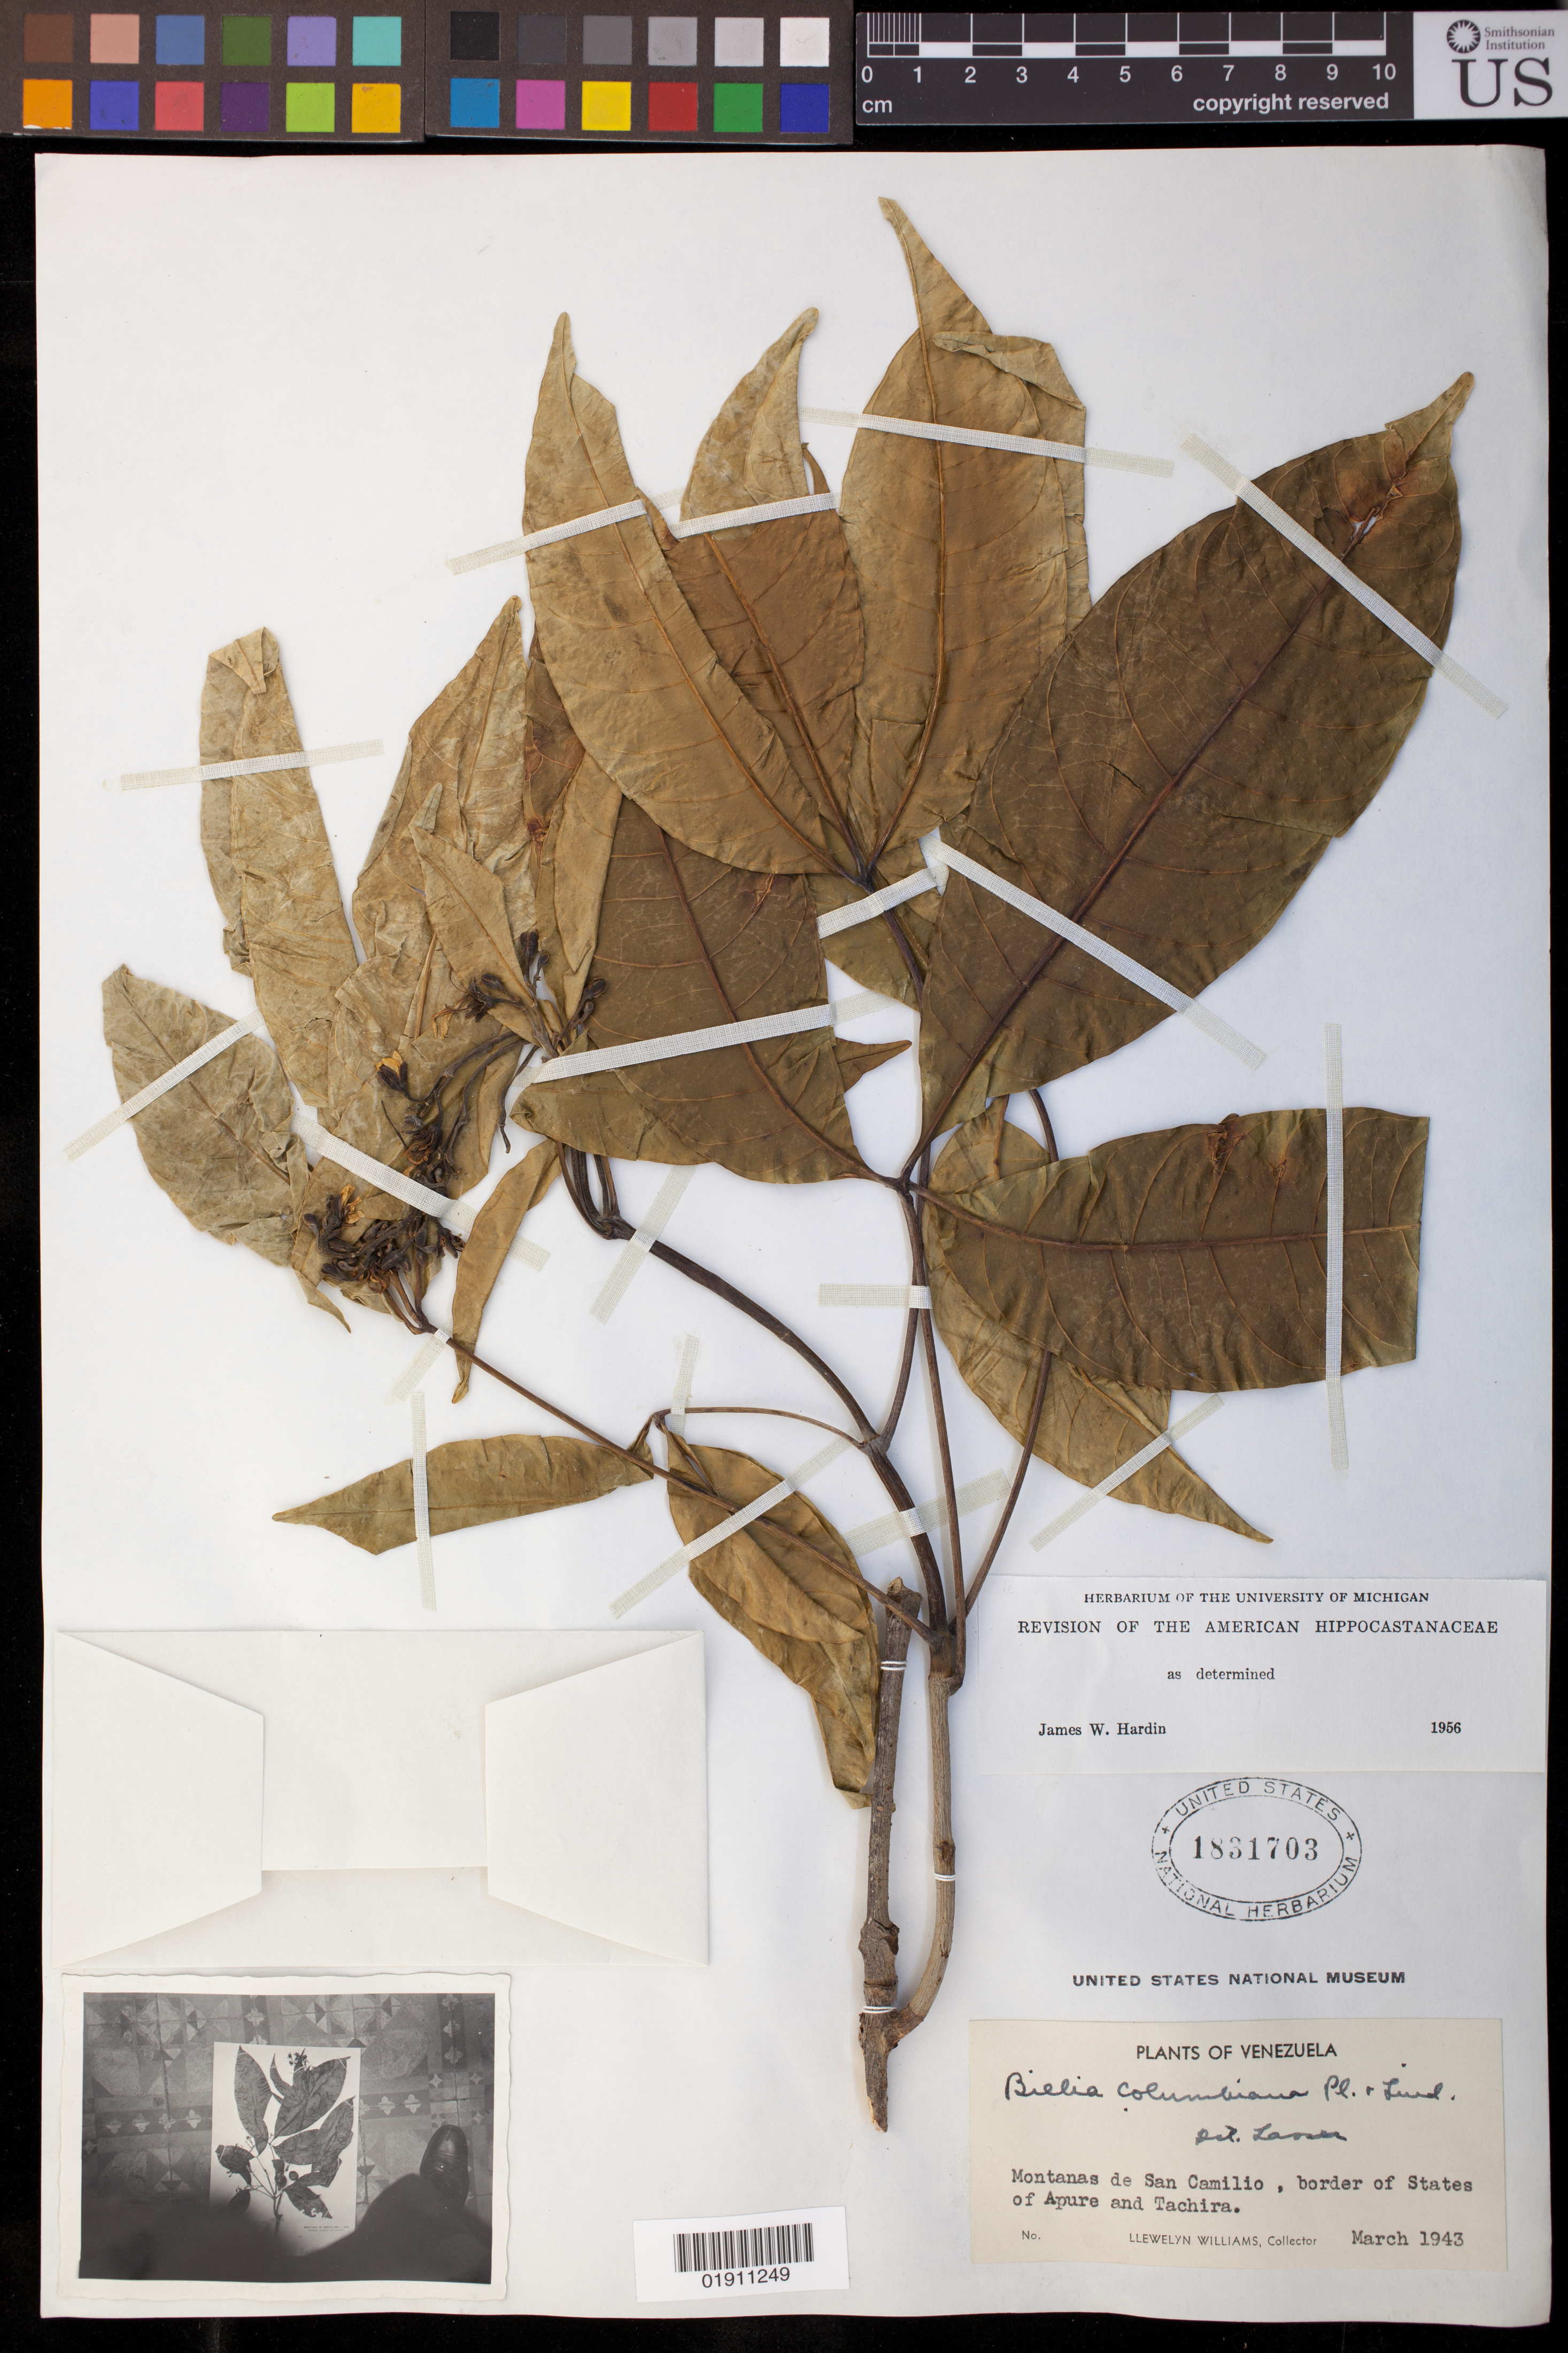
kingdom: Plantae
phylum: Tracheophyta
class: Magnoliopsida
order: Sapindales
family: Sapindaceae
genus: Billia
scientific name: Billia rosea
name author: (Planch. & Linden) C. Ulloa & P.M. Jørg.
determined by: Acevedo-Rodríguez, P., (BOT), Smithsonian Institution - National Museum of Natural History (UNITED STATES)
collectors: Ll. Williams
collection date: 1943-03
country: Venezuela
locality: Montanas de San Camilio, border of States of Apure and Tachira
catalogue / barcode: US 1831703